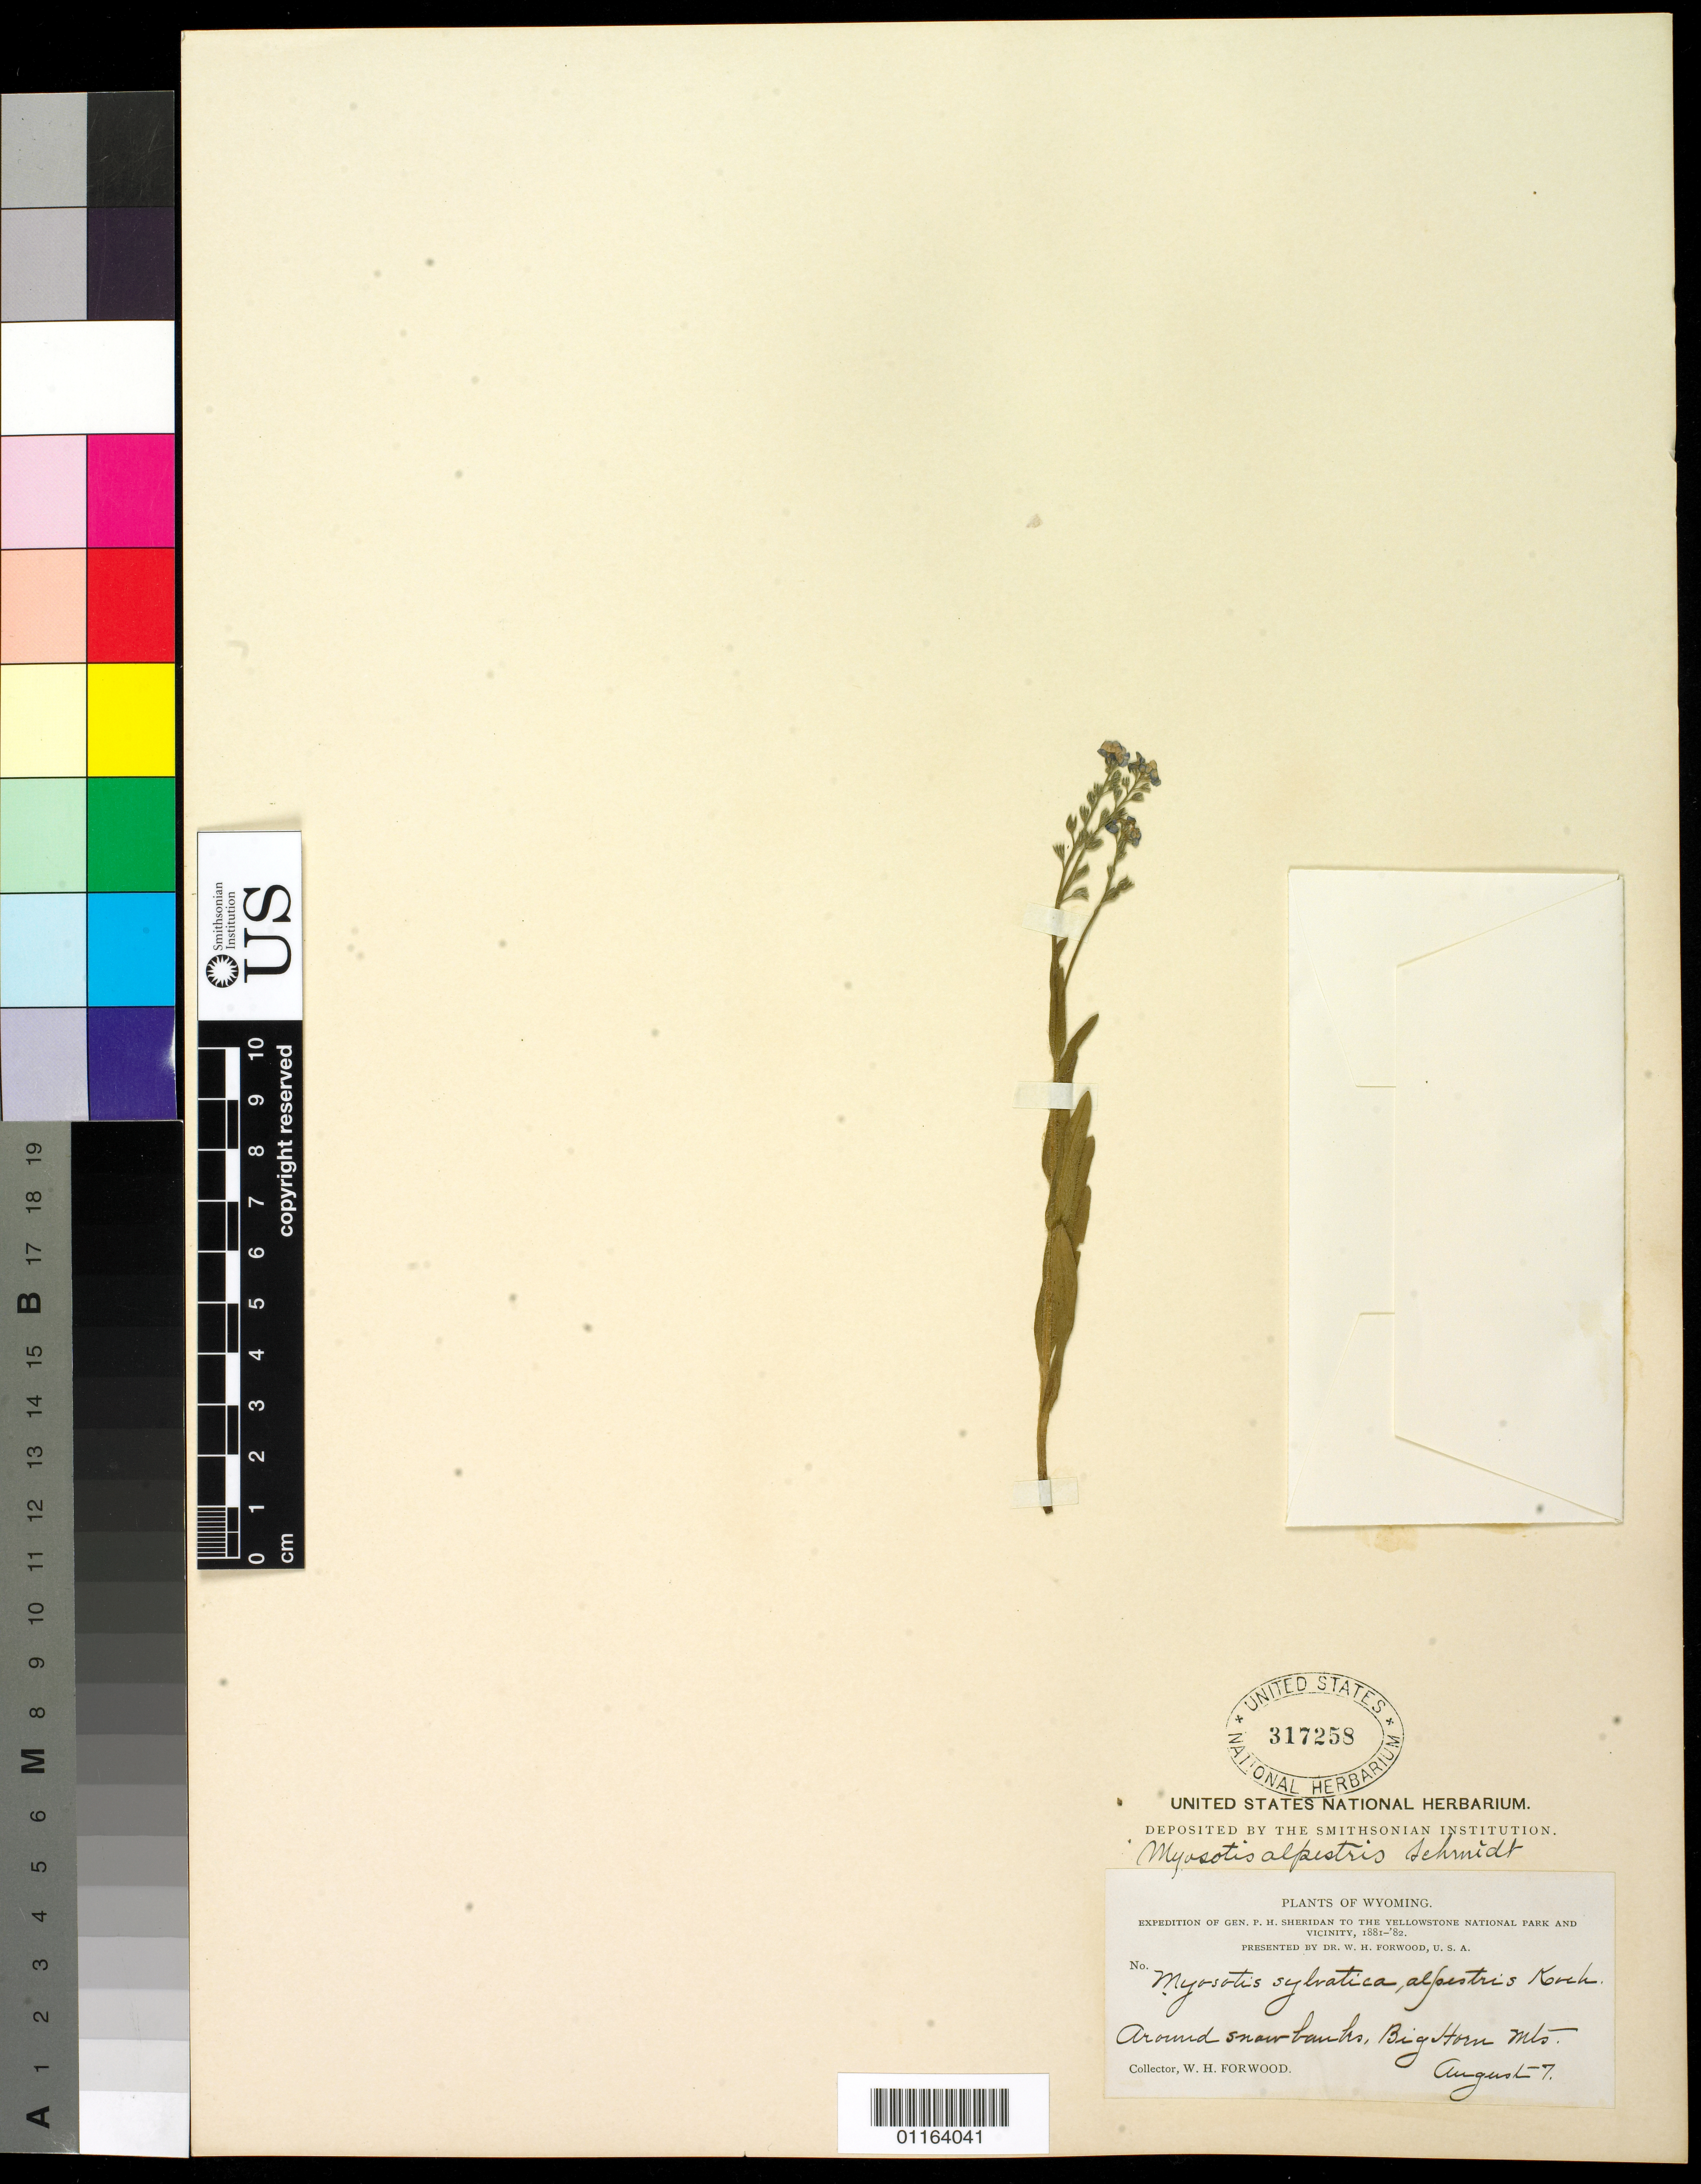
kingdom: Plantae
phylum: Tracheophyta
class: Magnoliopsida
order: Boraginales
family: Boraginaceae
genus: Myosotis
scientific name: Myosotis alpestris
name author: F.W. Schmidt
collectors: W. Forwood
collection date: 1881-08-07 or 1882-08-07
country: United States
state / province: Wyoming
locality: Big Horn Mts.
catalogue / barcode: US 317258